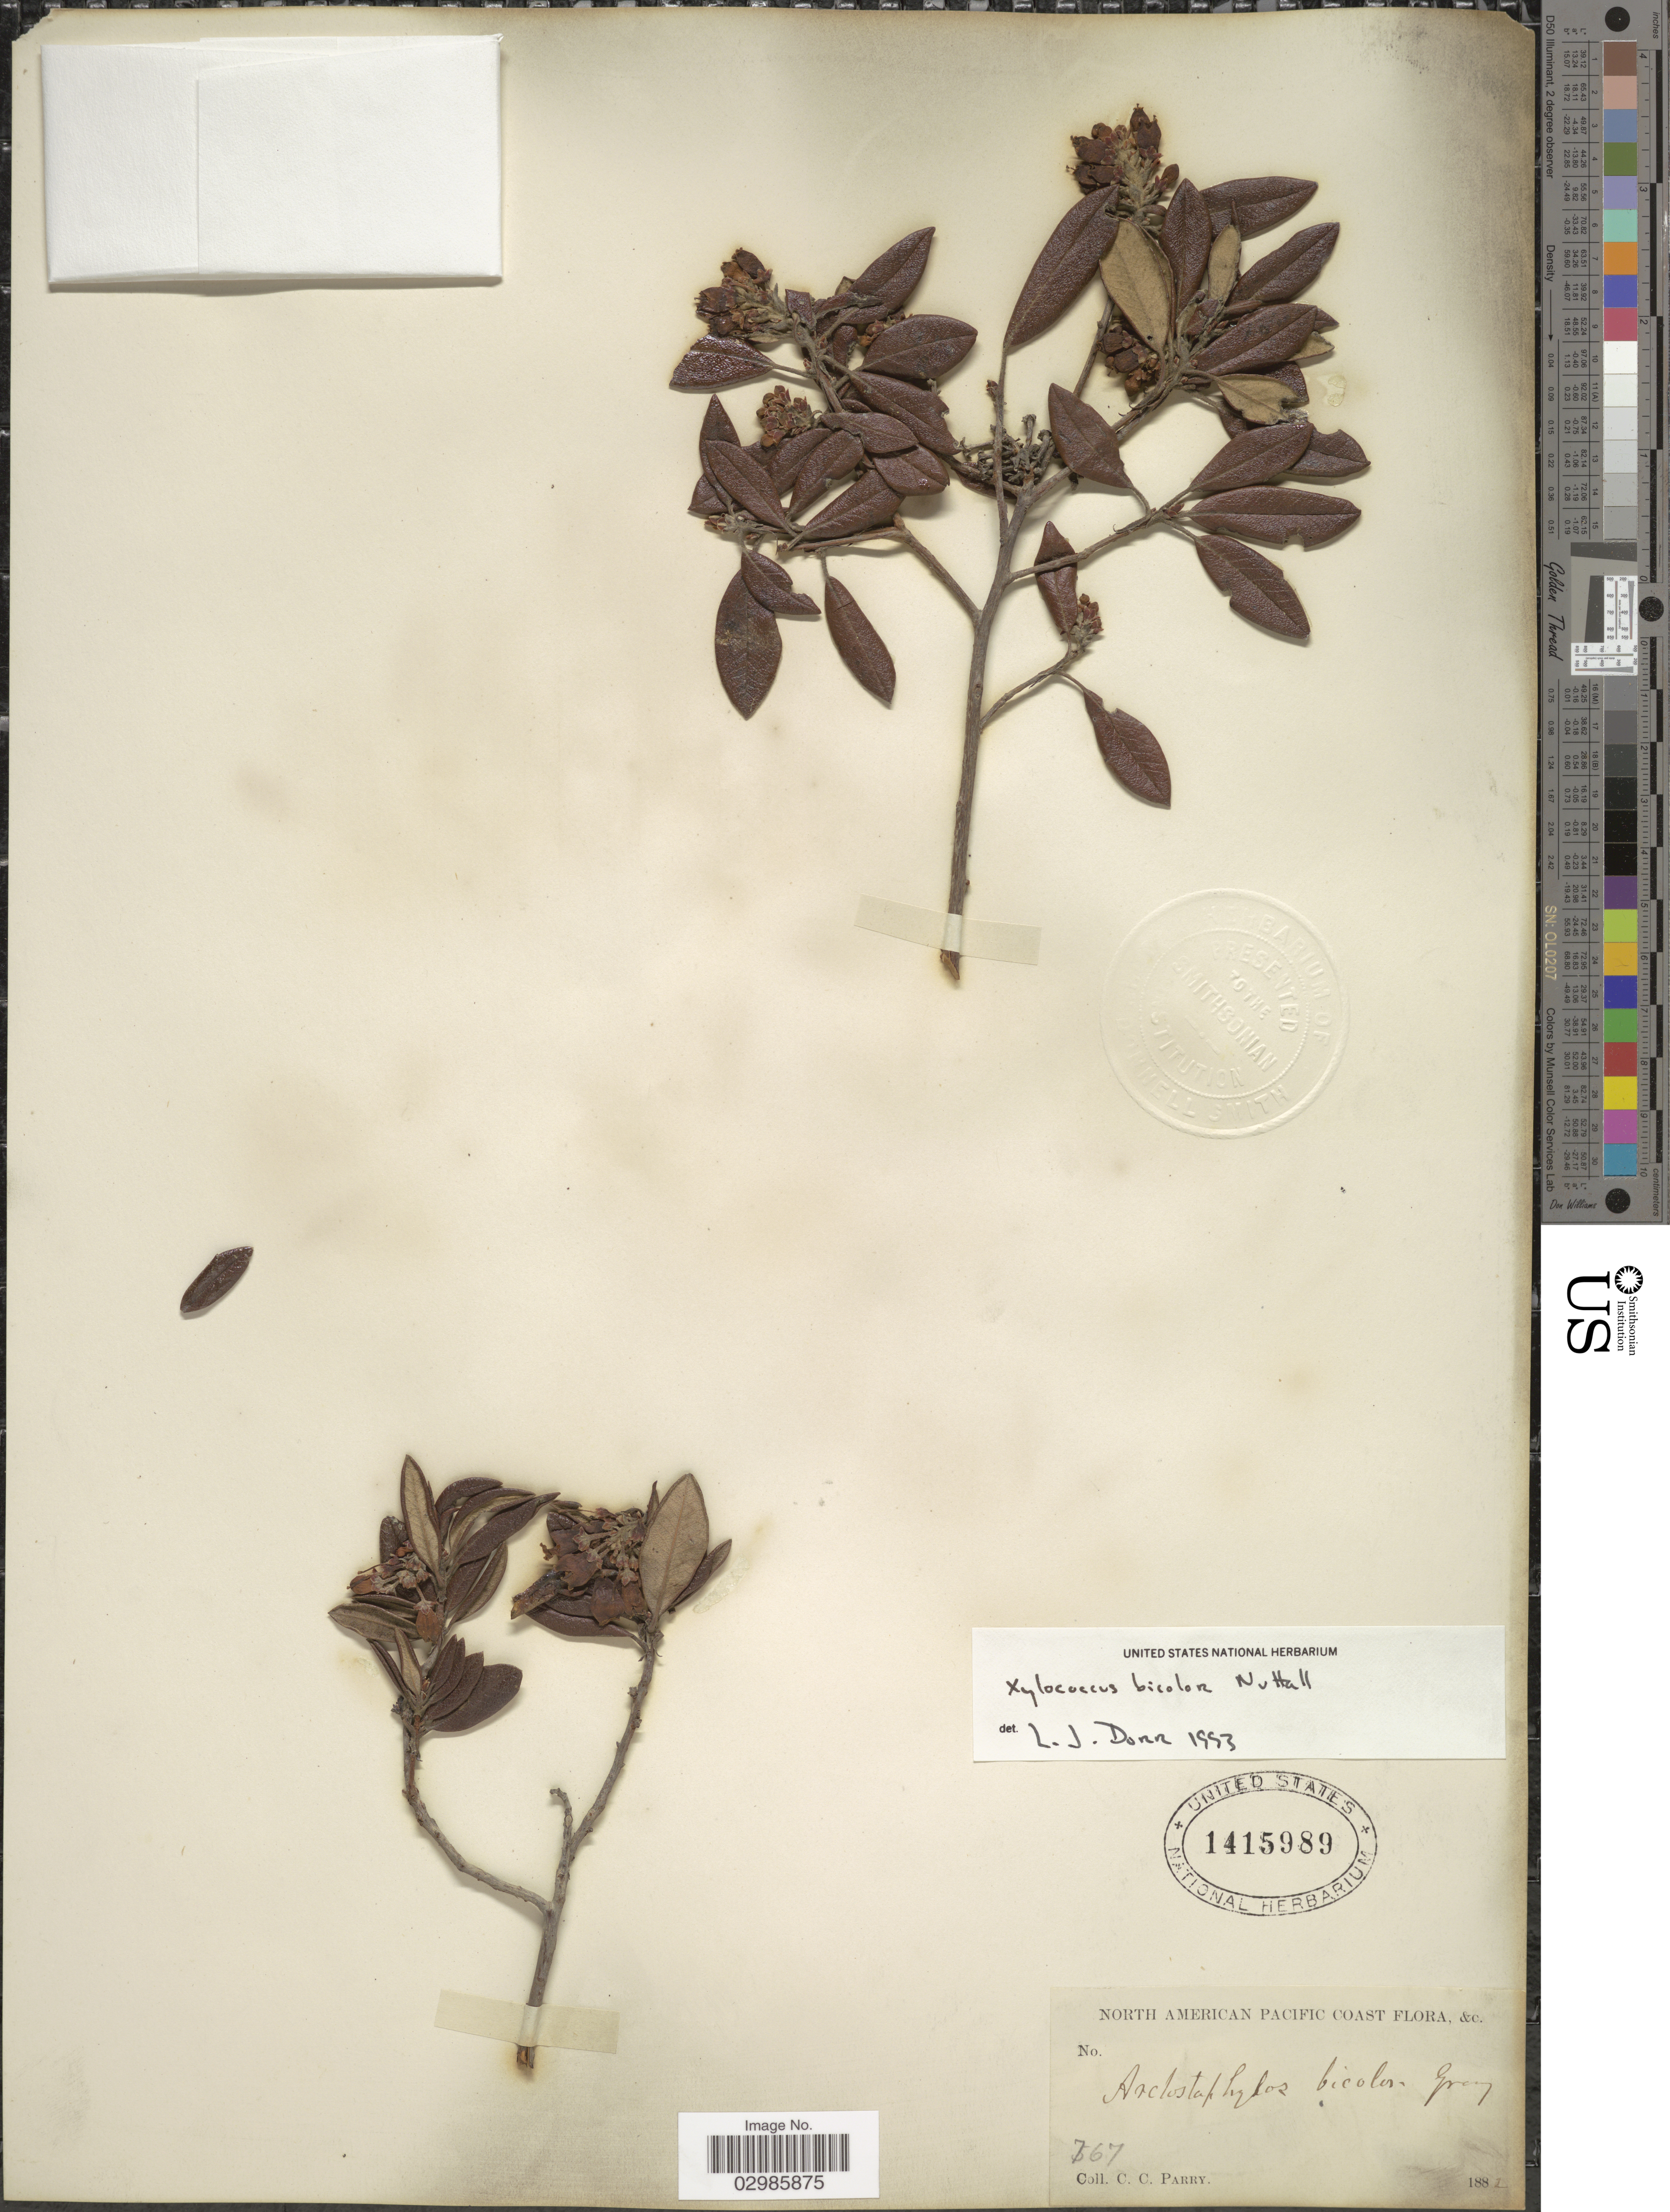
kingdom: Plantae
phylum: Tracheophyta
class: Magnoliopsida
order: Ericales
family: Ericaceae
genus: Xylococcus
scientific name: Xylococcus bicolor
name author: Nutt.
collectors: C. C. Parry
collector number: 767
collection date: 1882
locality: North American Pacific Coast.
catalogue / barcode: US 1415989